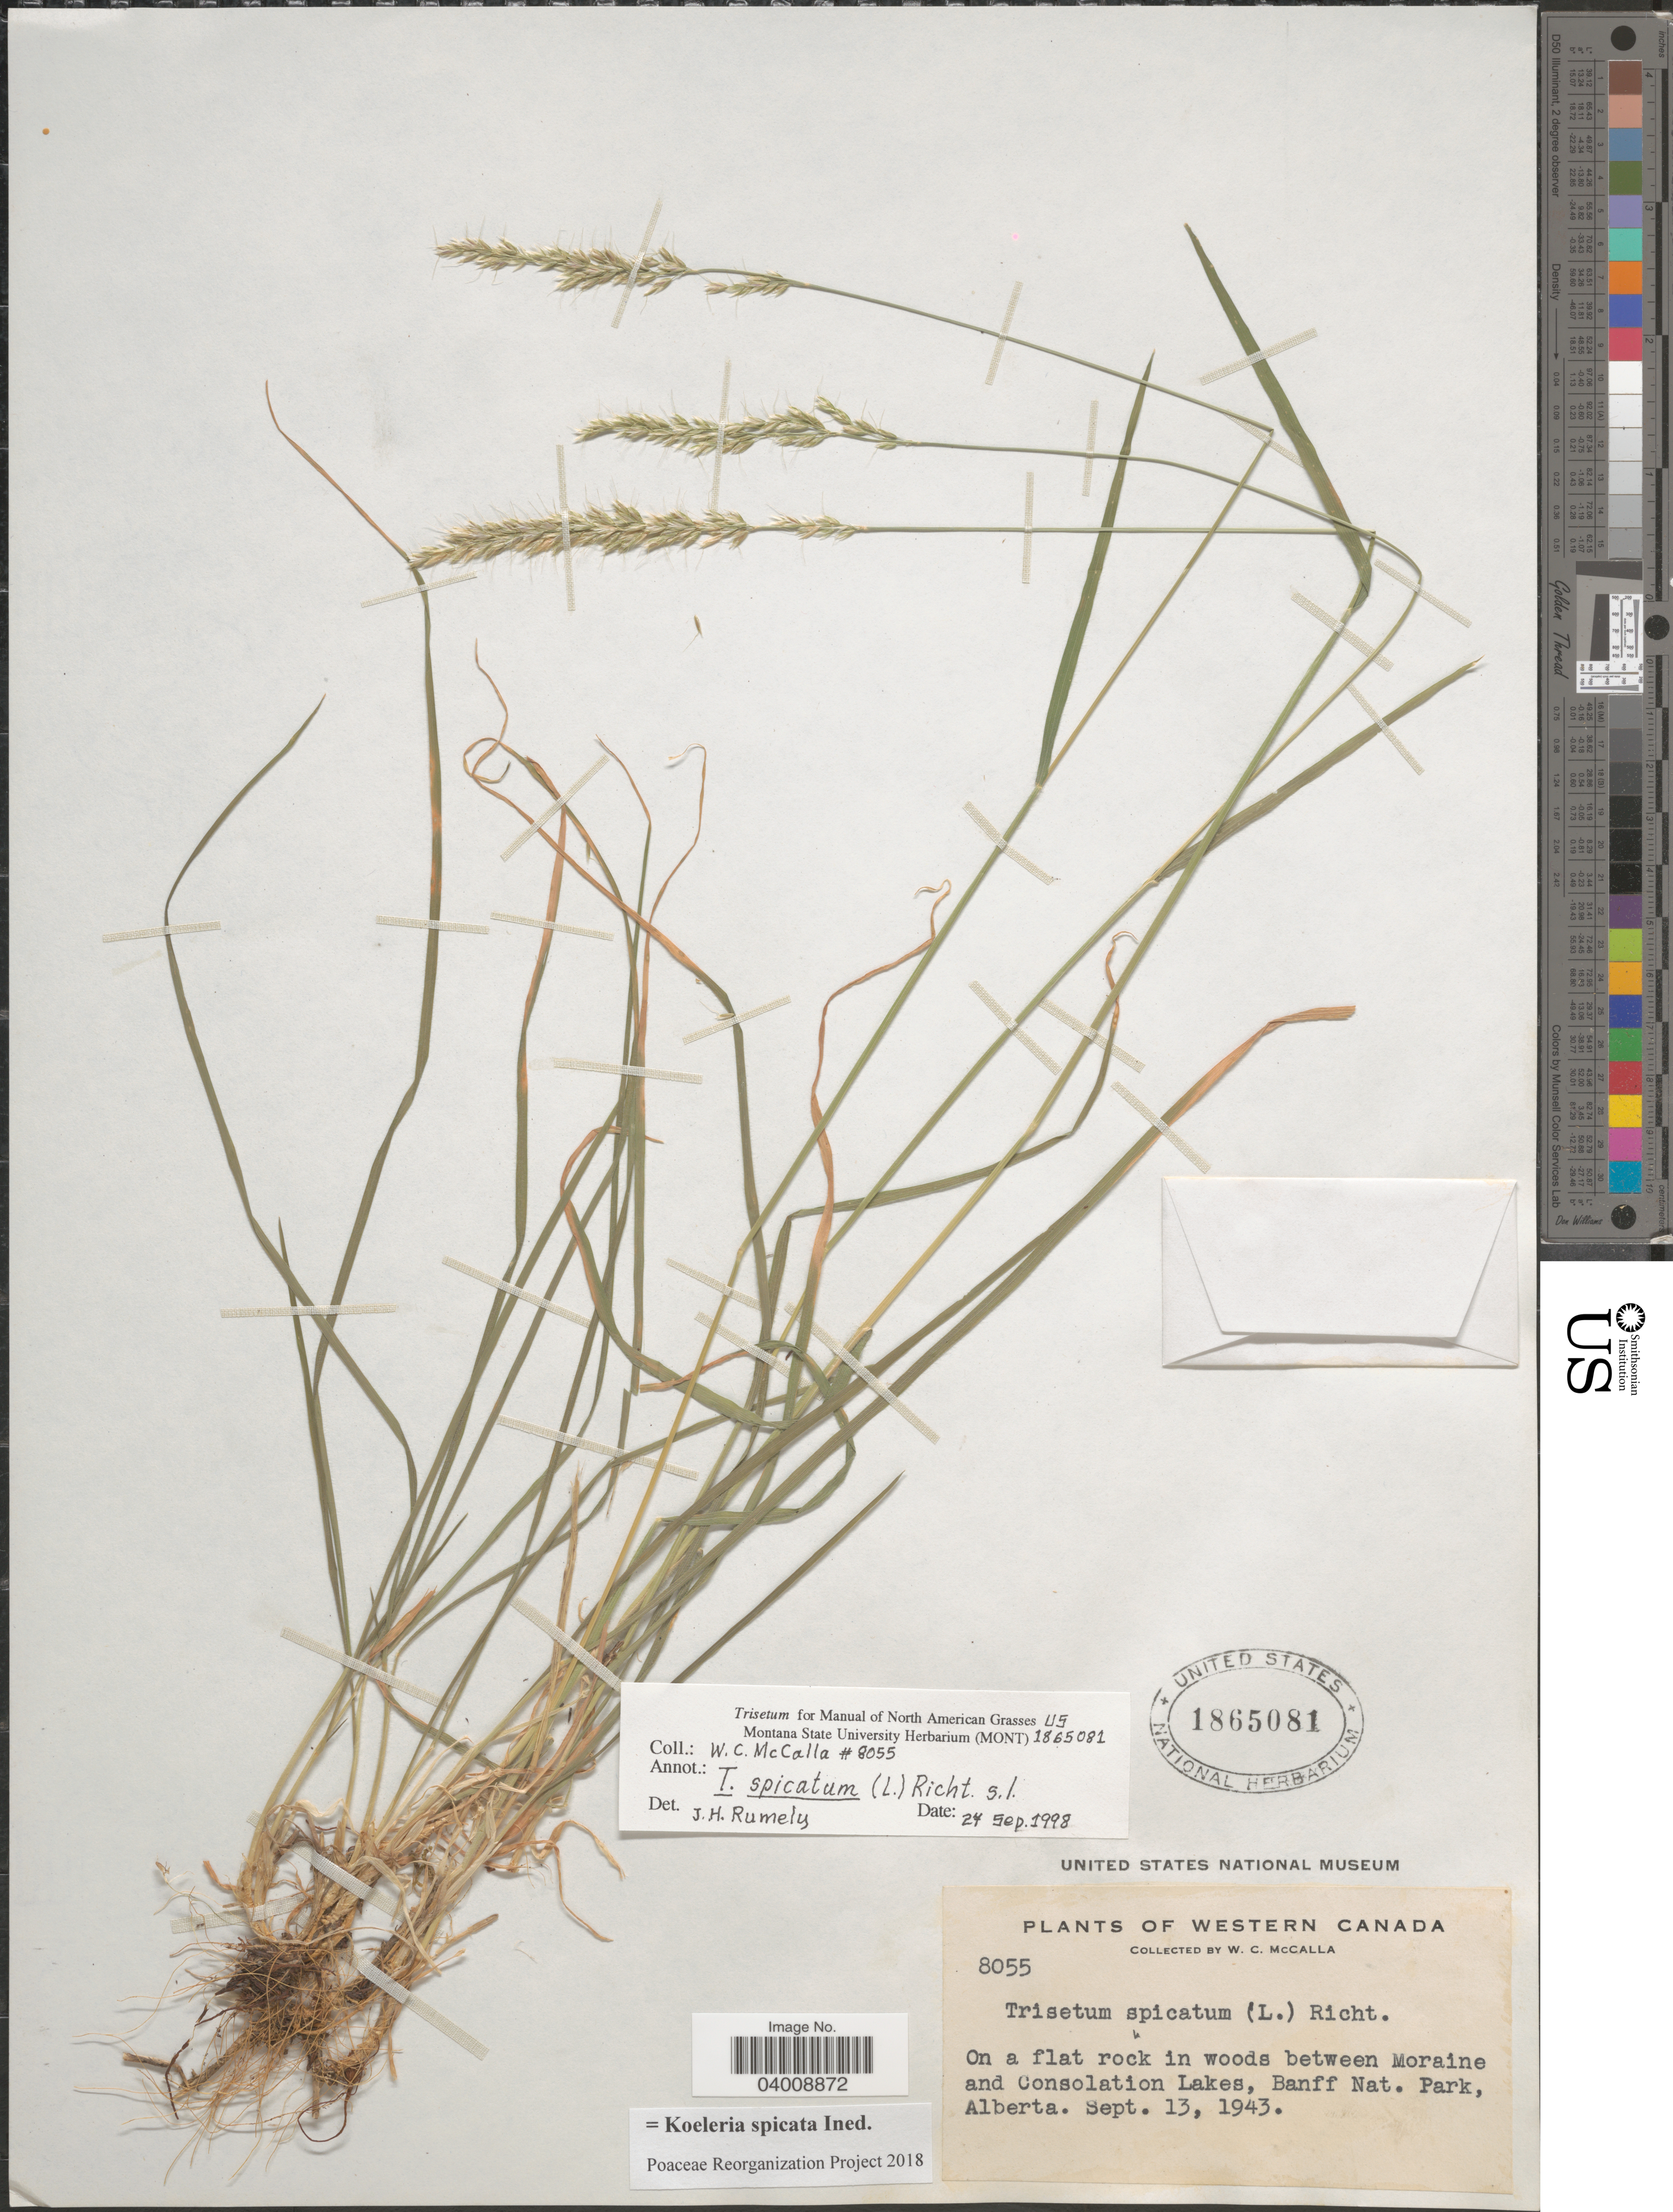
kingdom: Plantae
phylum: Tracheophyta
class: Liliopsida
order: Poales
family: Poaceae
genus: Koeleria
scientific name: Koeleria spicata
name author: (L.) Barberá et al.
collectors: W. McCalla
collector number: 8055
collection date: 1943-09-13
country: Canada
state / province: Alberta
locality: Western Canada. On a flat rock in woods between Moraine and Consolation Lakes, Banff Nat. Park.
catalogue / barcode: US 1865081